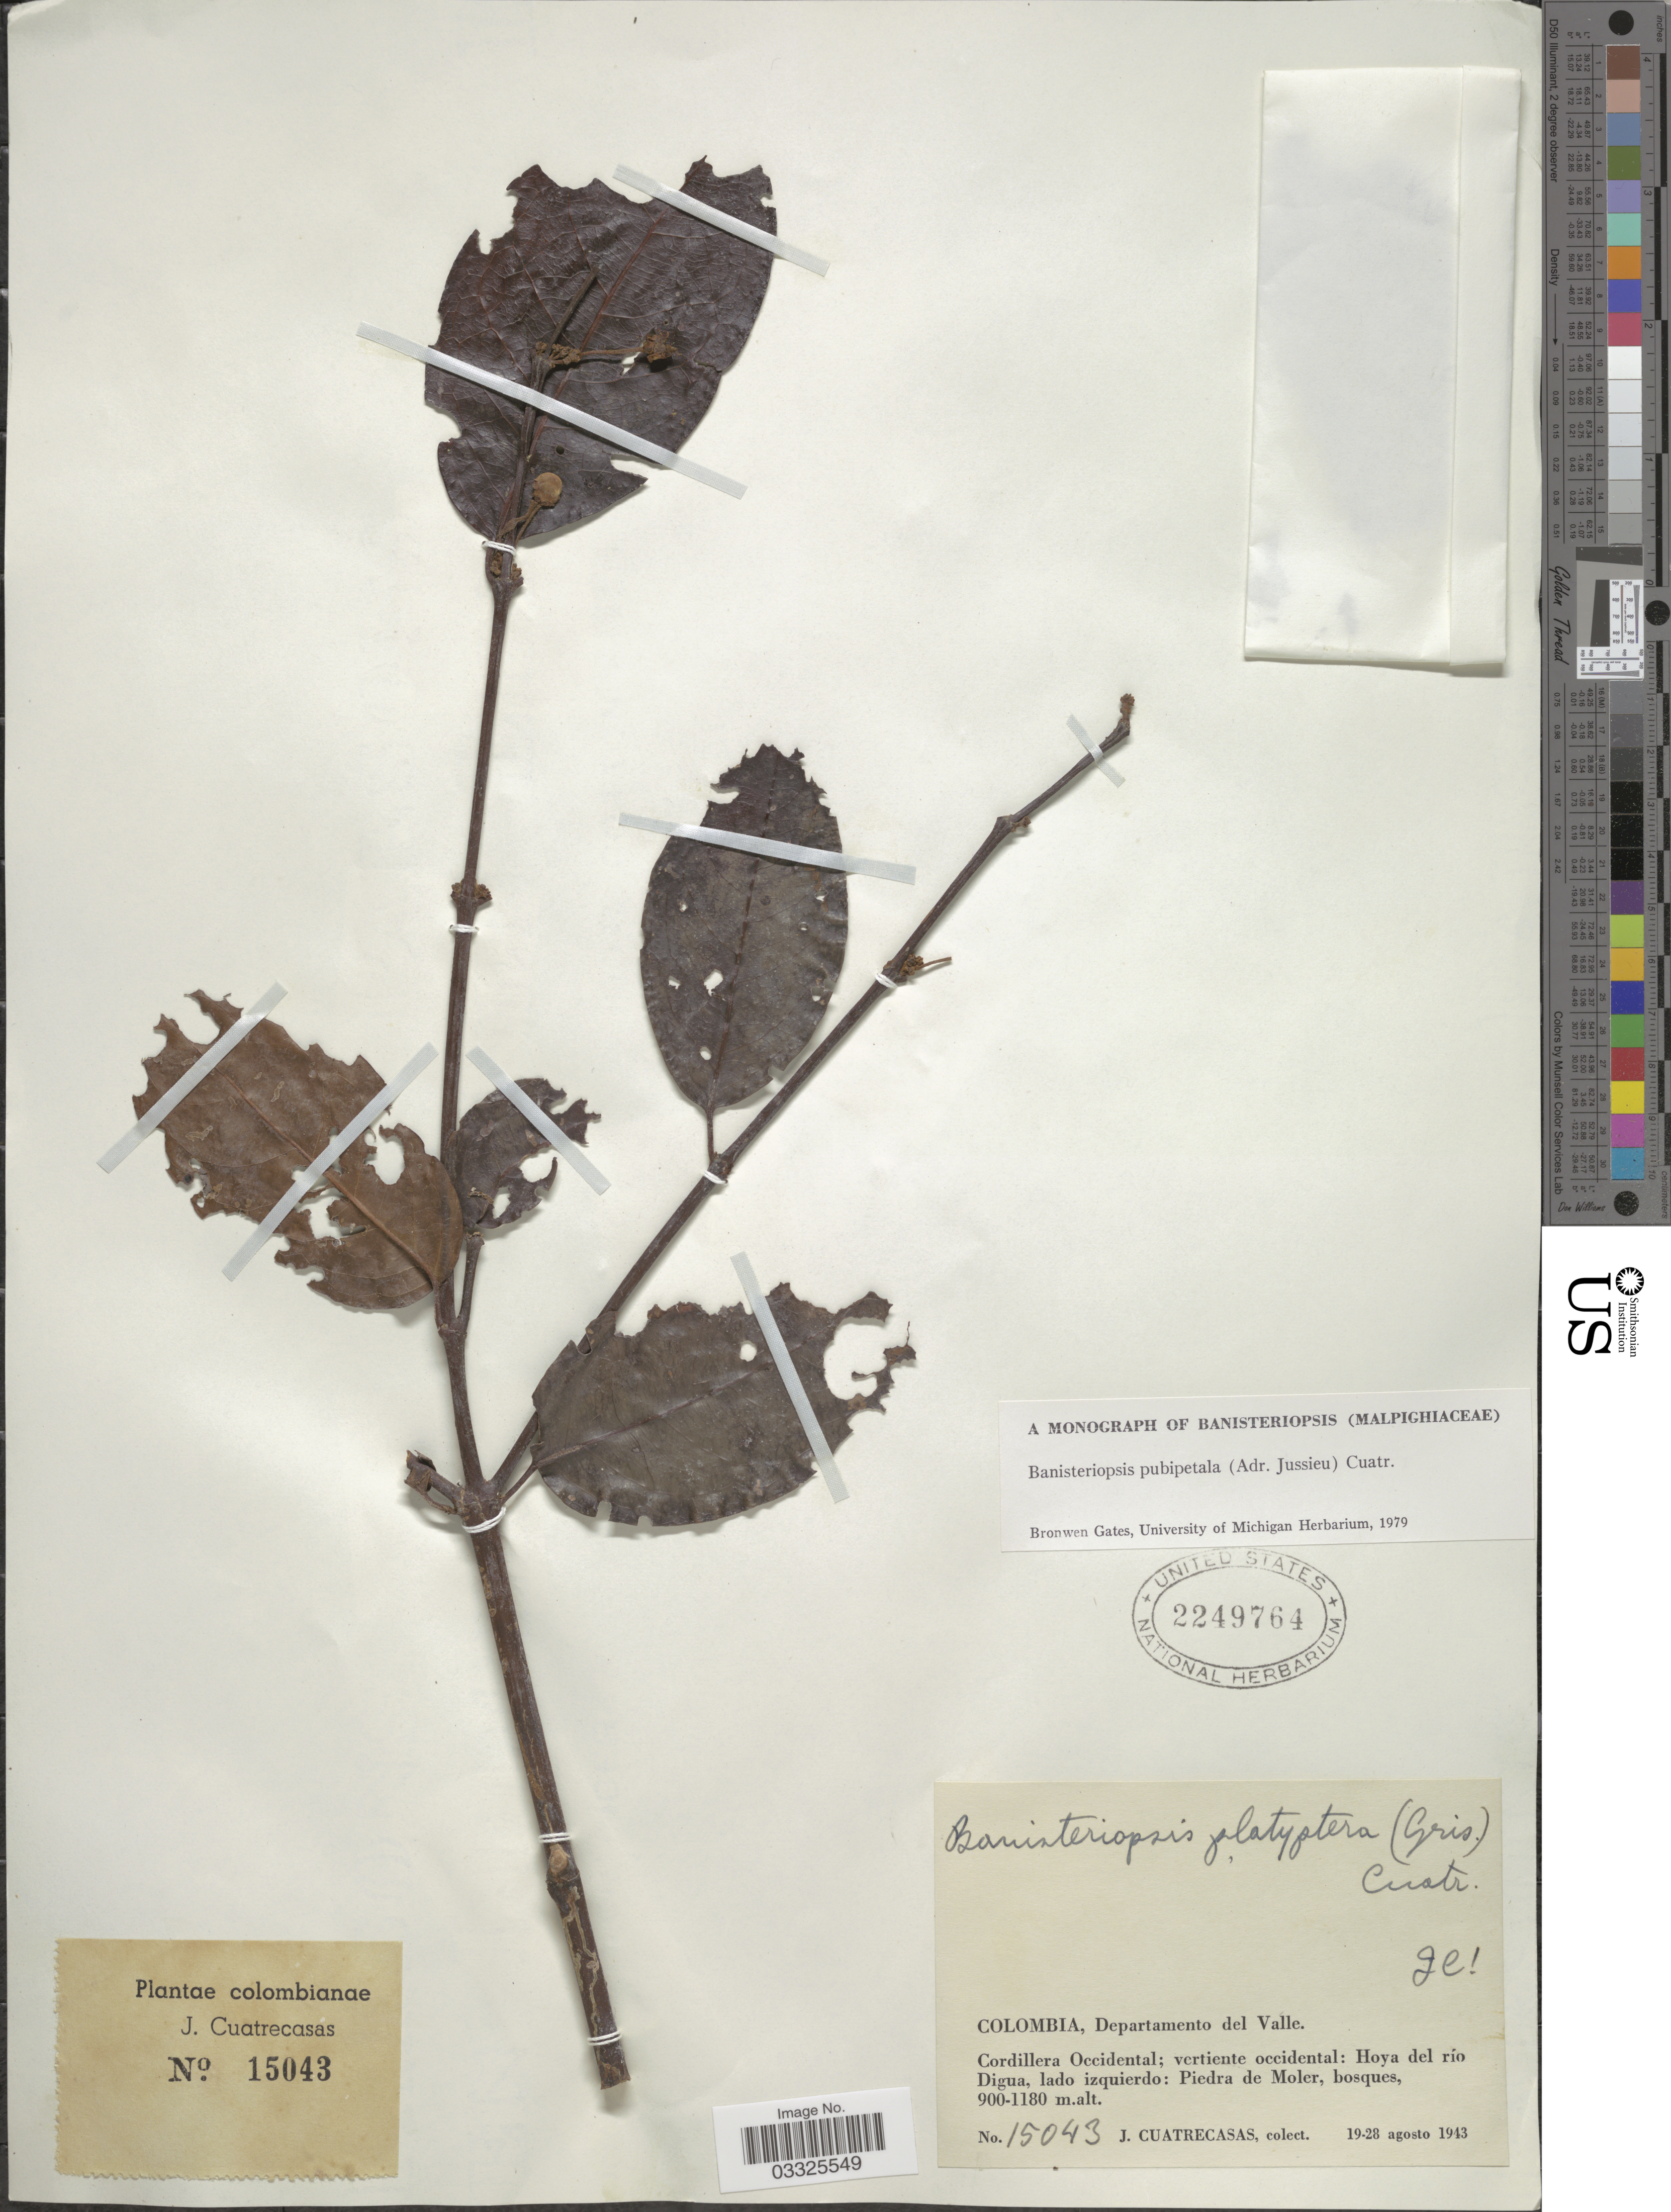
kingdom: Plantae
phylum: Tracheophyta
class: Magnoliopsida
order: Malpighiales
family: Malpighiaceae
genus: Banisteriopsis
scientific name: Banisteriopsis pubipetala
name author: (A. Juss.) Cuatrec.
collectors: J. Cuatrecasas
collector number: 15043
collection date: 1943-08-19/1943-08-28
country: Colombia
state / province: Valle del Cauca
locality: Departamento del Valle. Cordillera Occidental; vertiente occidental: Hoya del río Digua, lado izquierdo: Piedra de Moler.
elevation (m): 900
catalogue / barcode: US 2249764